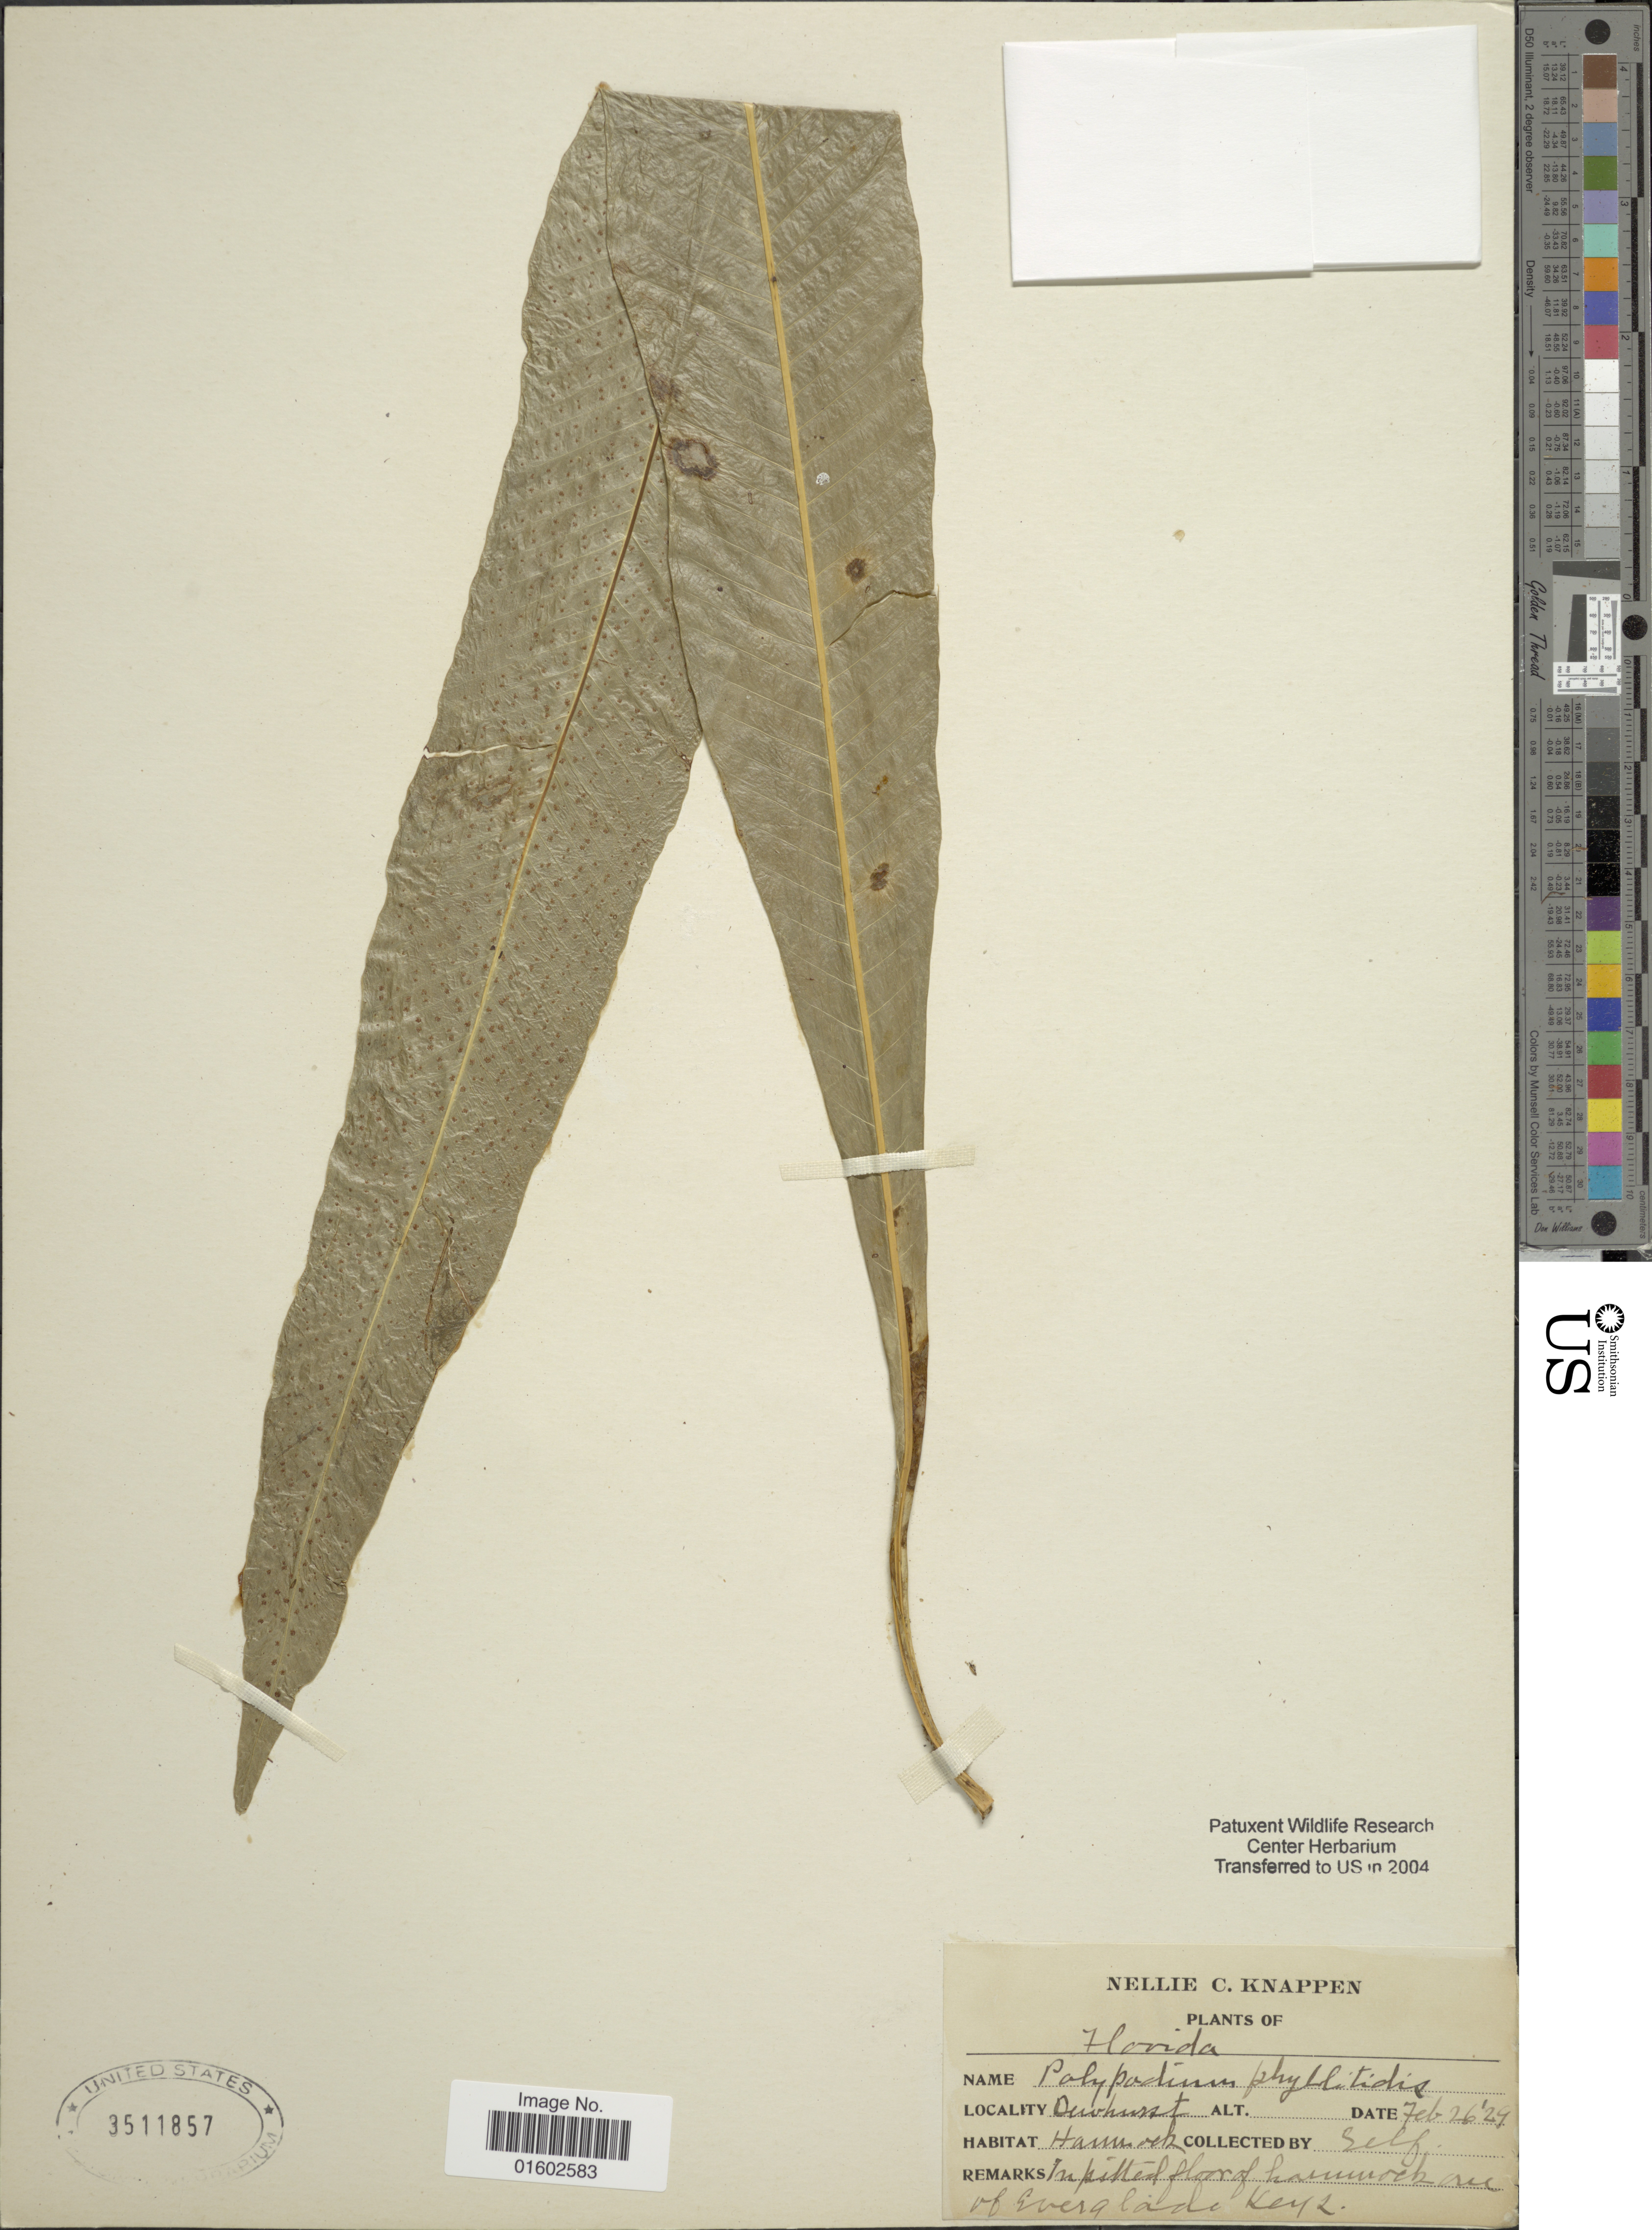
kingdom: Plantae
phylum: Tracheophyta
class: Polypodiopsida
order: Polypodiales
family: Polypodiaceae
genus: Campyloneurum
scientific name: Campyloneurum phyllitidis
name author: (L.) C. Presl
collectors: N. Knappen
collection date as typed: Transcribed d/m/y: 26/2/27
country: United States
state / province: Florida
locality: Duvhutst, Exploration of the Everglades Keys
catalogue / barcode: US 3511857